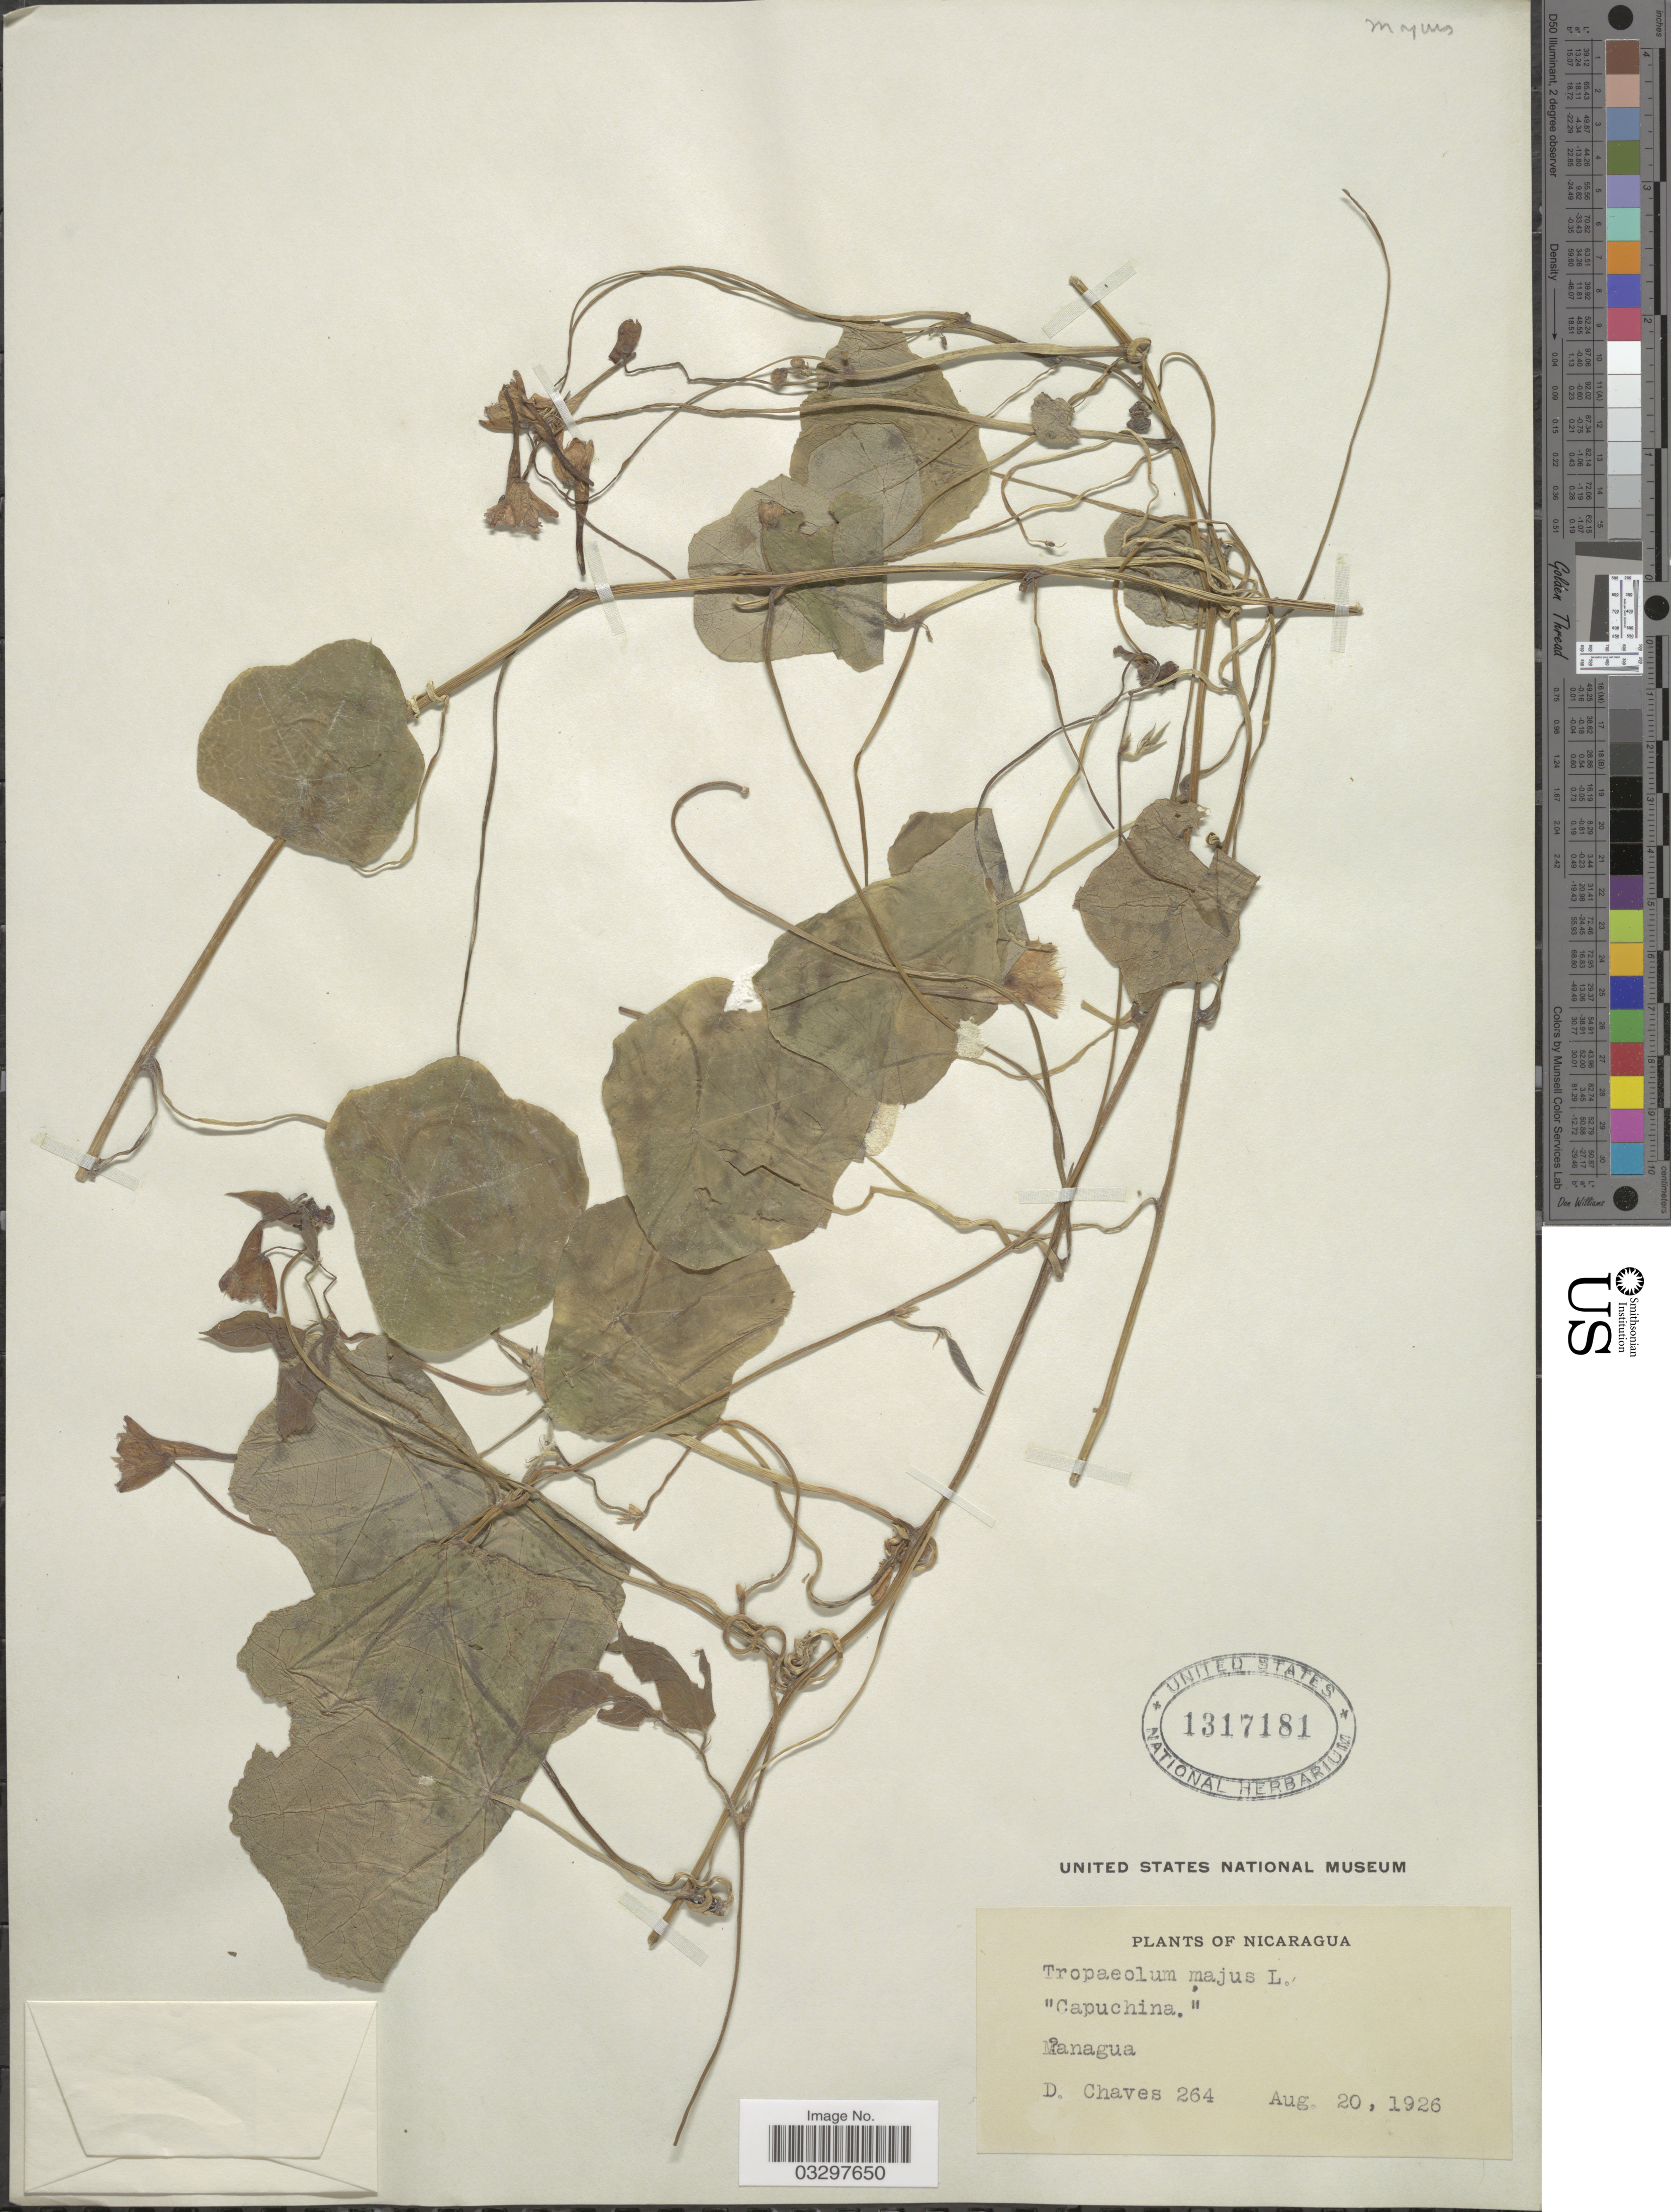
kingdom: Plantae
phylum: Tracheophyta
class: Magnoliopsida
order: Brassicales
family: Tropaeolaceae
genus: Tropaeolum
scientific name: Tropaeolum majus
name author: L.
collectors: D. Chaves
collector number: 264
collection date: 1926-08-20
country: Nicaragua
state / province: Managua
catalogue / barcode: US 1317181